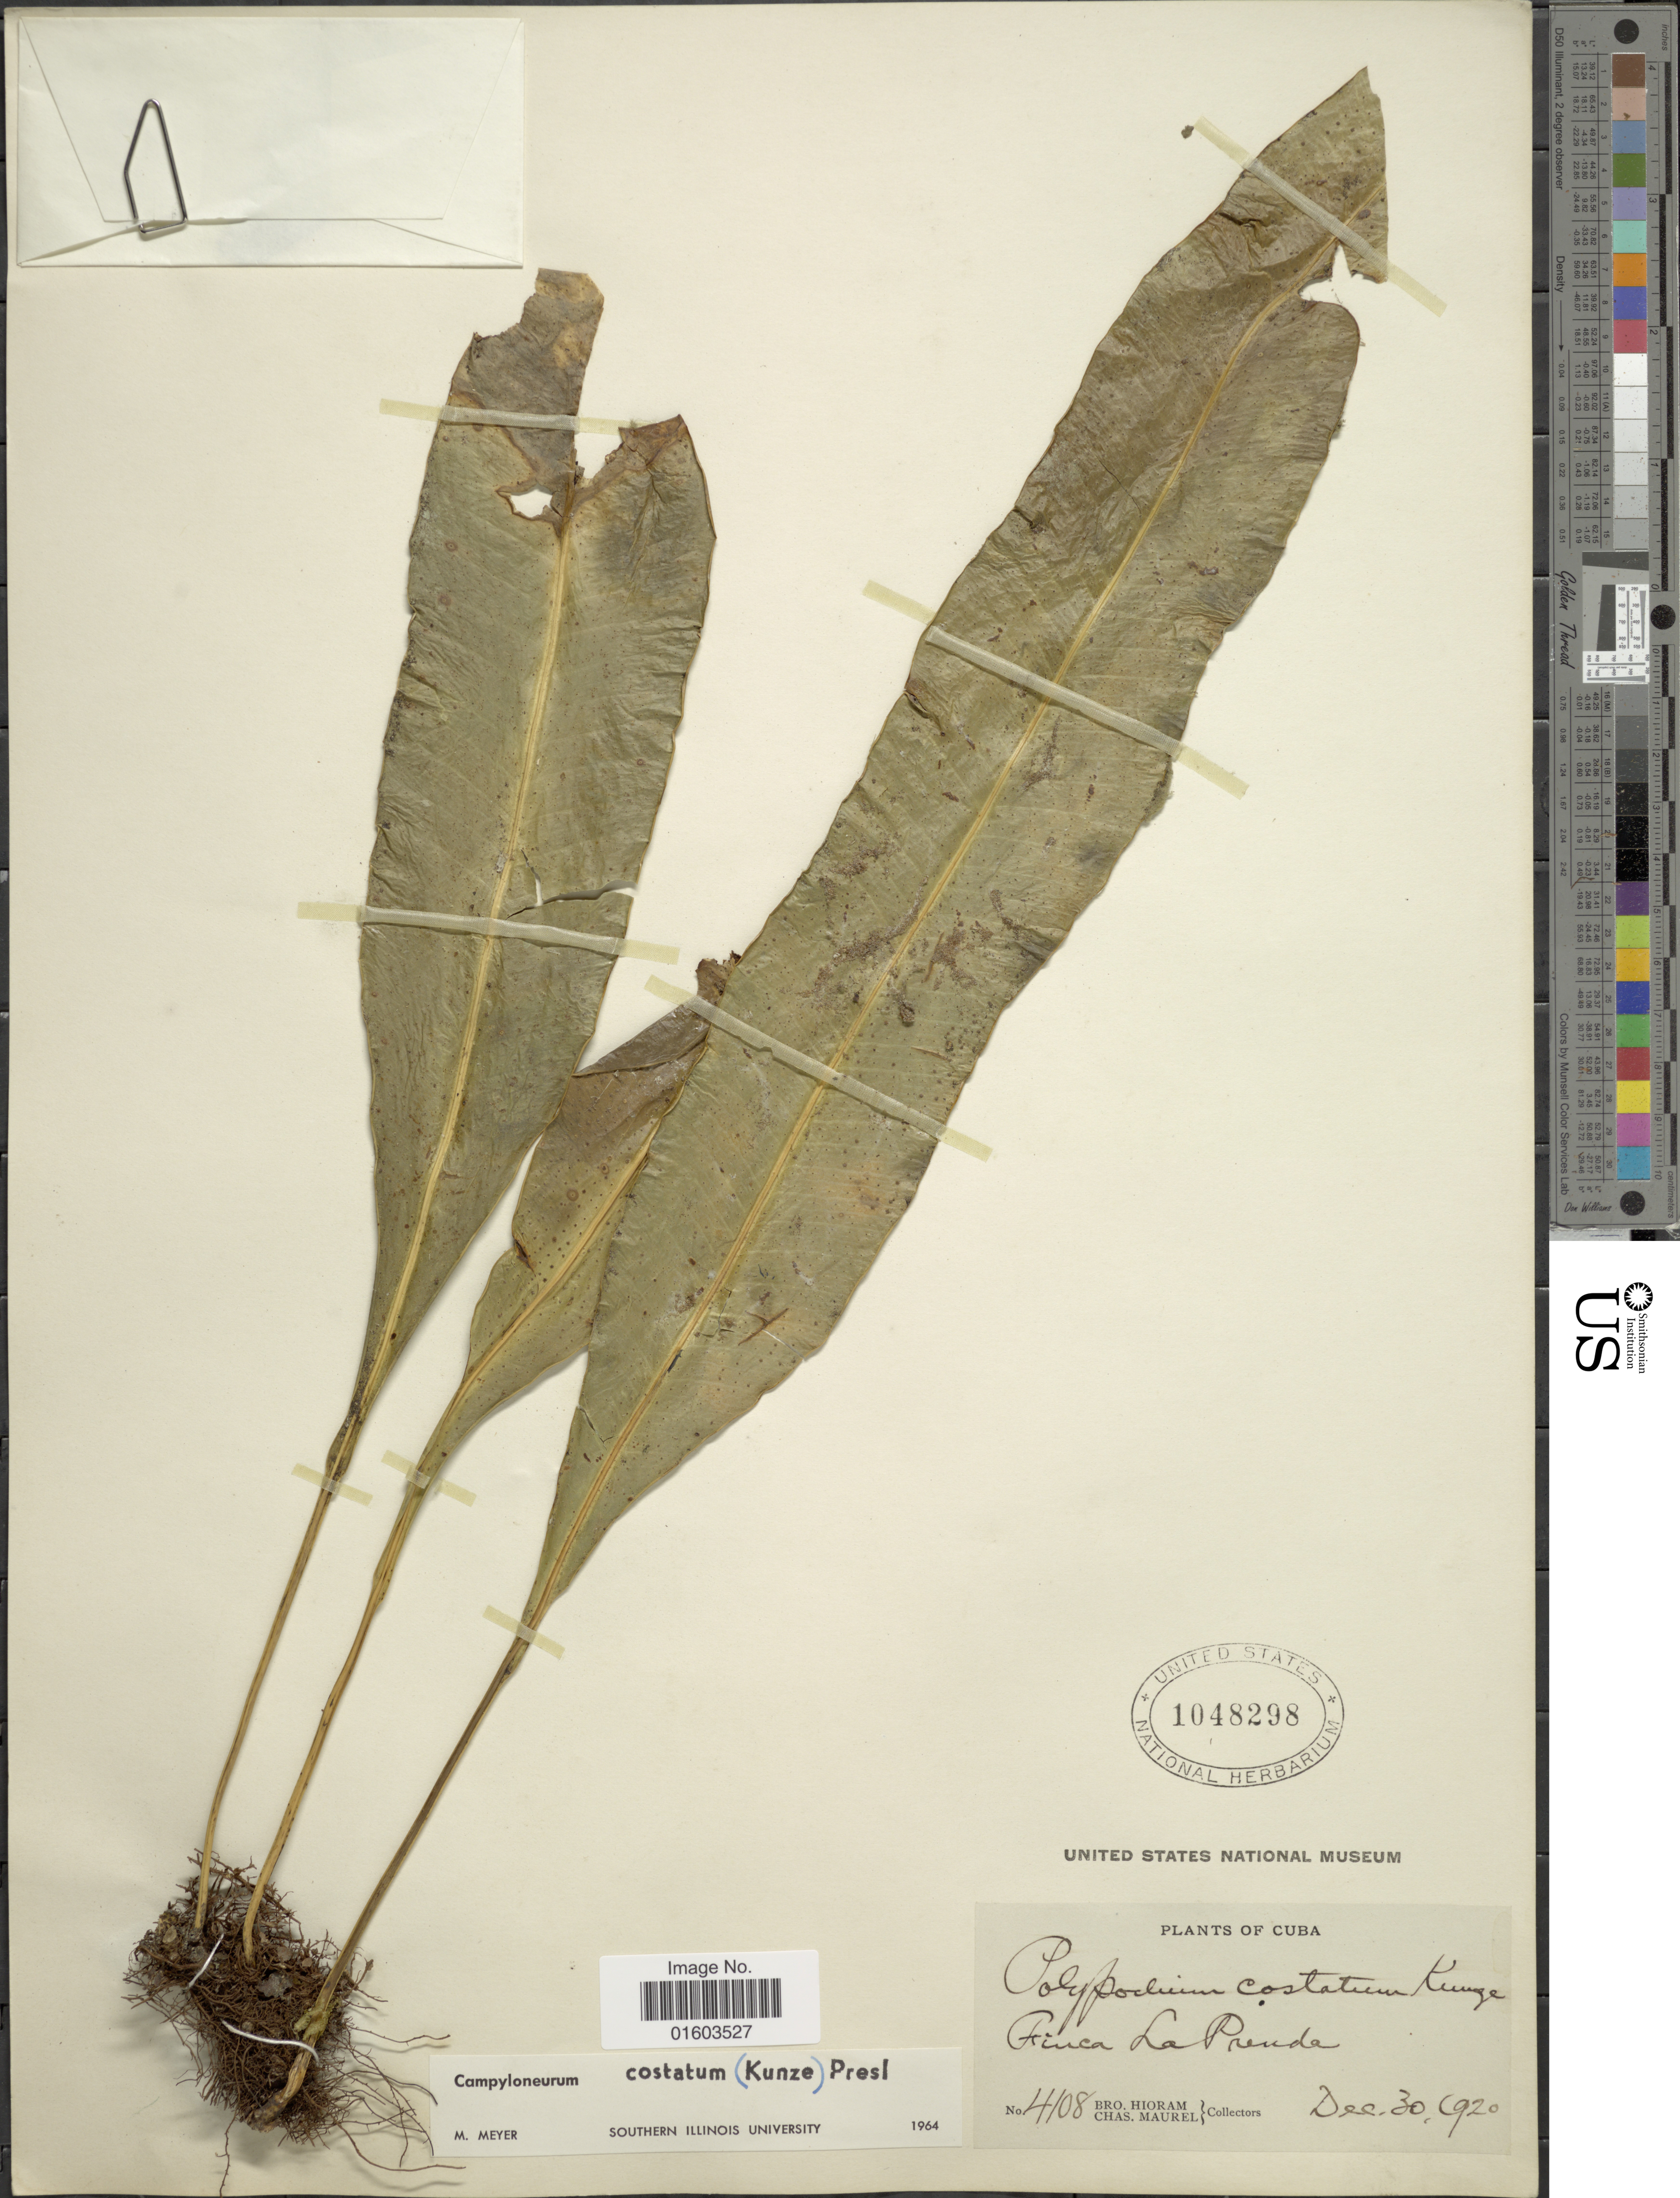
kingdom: Plantae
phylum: Tracheophyta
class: Polypodiopsida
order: Polypodiales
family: Polypodiaceae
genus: Campyloneurum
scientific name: Campyloneurum costatum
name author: (Kunze) C. Presl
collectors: Bro. Hioram & C. Maurel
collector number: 4108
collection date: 1920-12-30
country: Cuba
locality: Finca La Prenda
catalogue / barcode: US 1048298